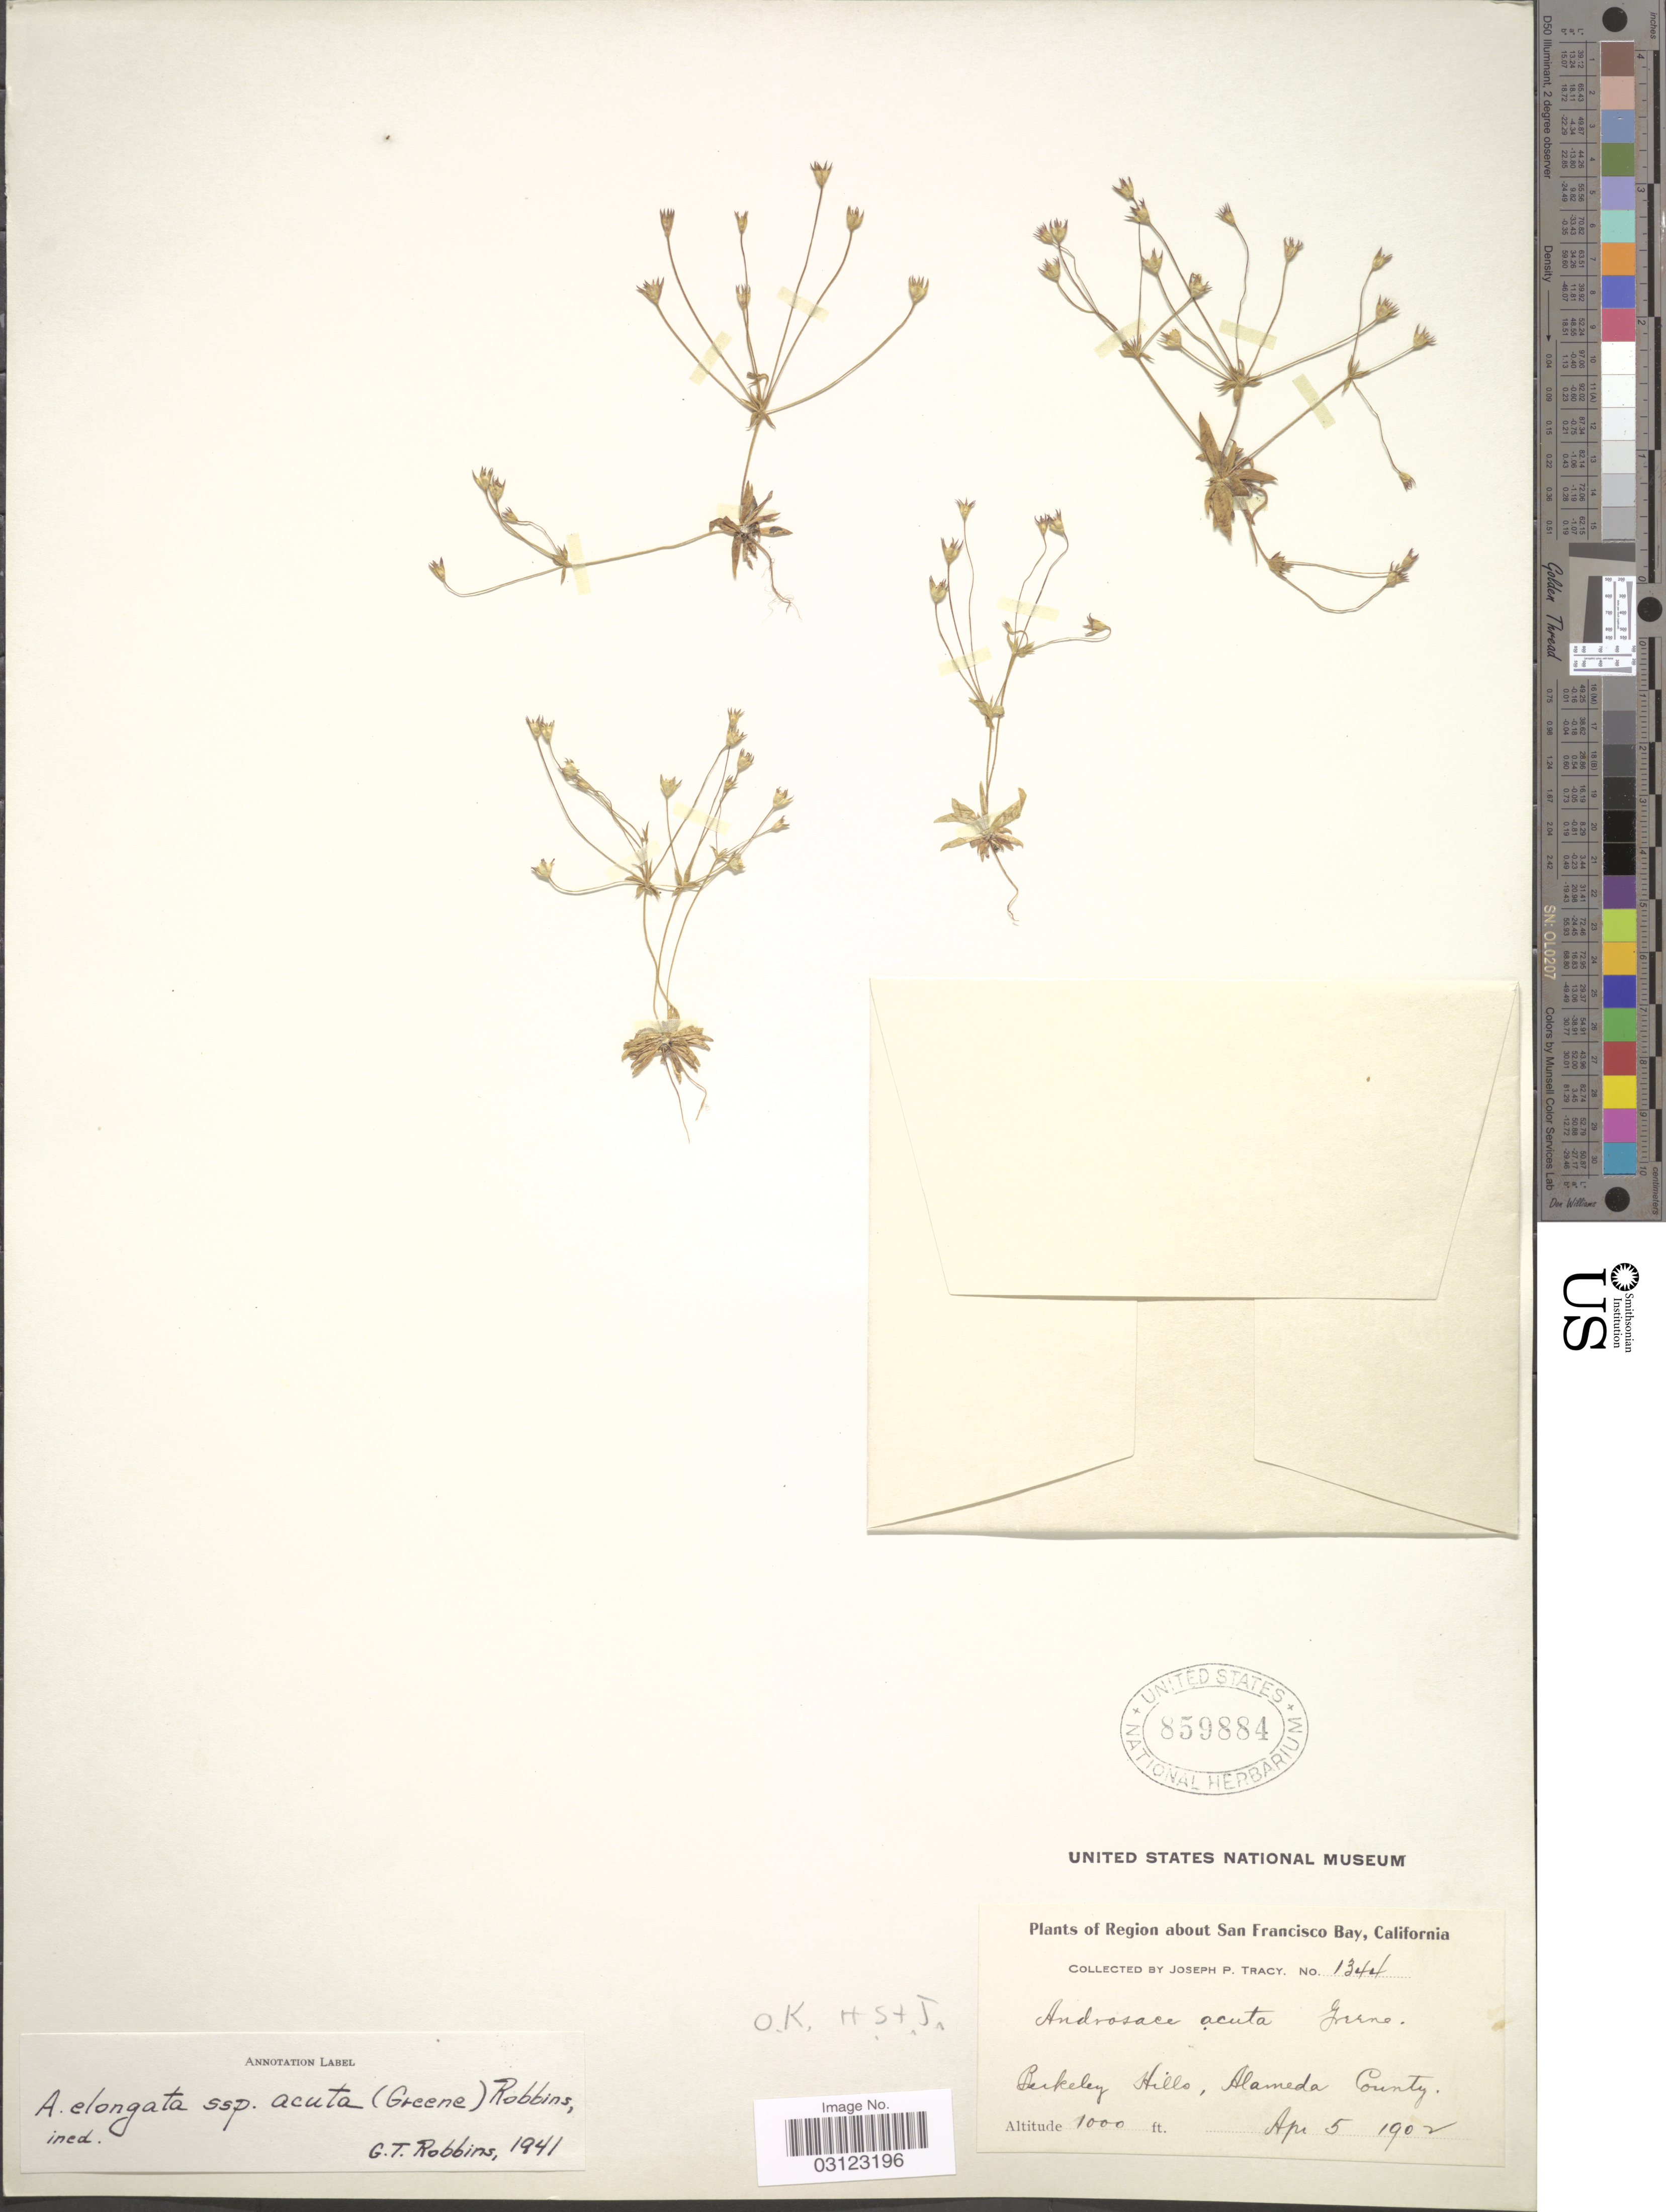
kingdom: Plantae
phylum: Tracheophyta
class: Magnoliopsida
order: Ericales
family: Primulaceae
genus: Androsace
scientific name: Androsace elongata subsp. acuta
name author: (Greene) G.T. Robbins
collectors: J. Tracy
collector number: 1344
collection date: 1902-04-05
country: United States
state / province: California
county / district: Alameda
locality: Region about San Francisco Bay. Berkeley Hills, Alameda County.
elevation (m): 305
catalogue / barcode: US 859884